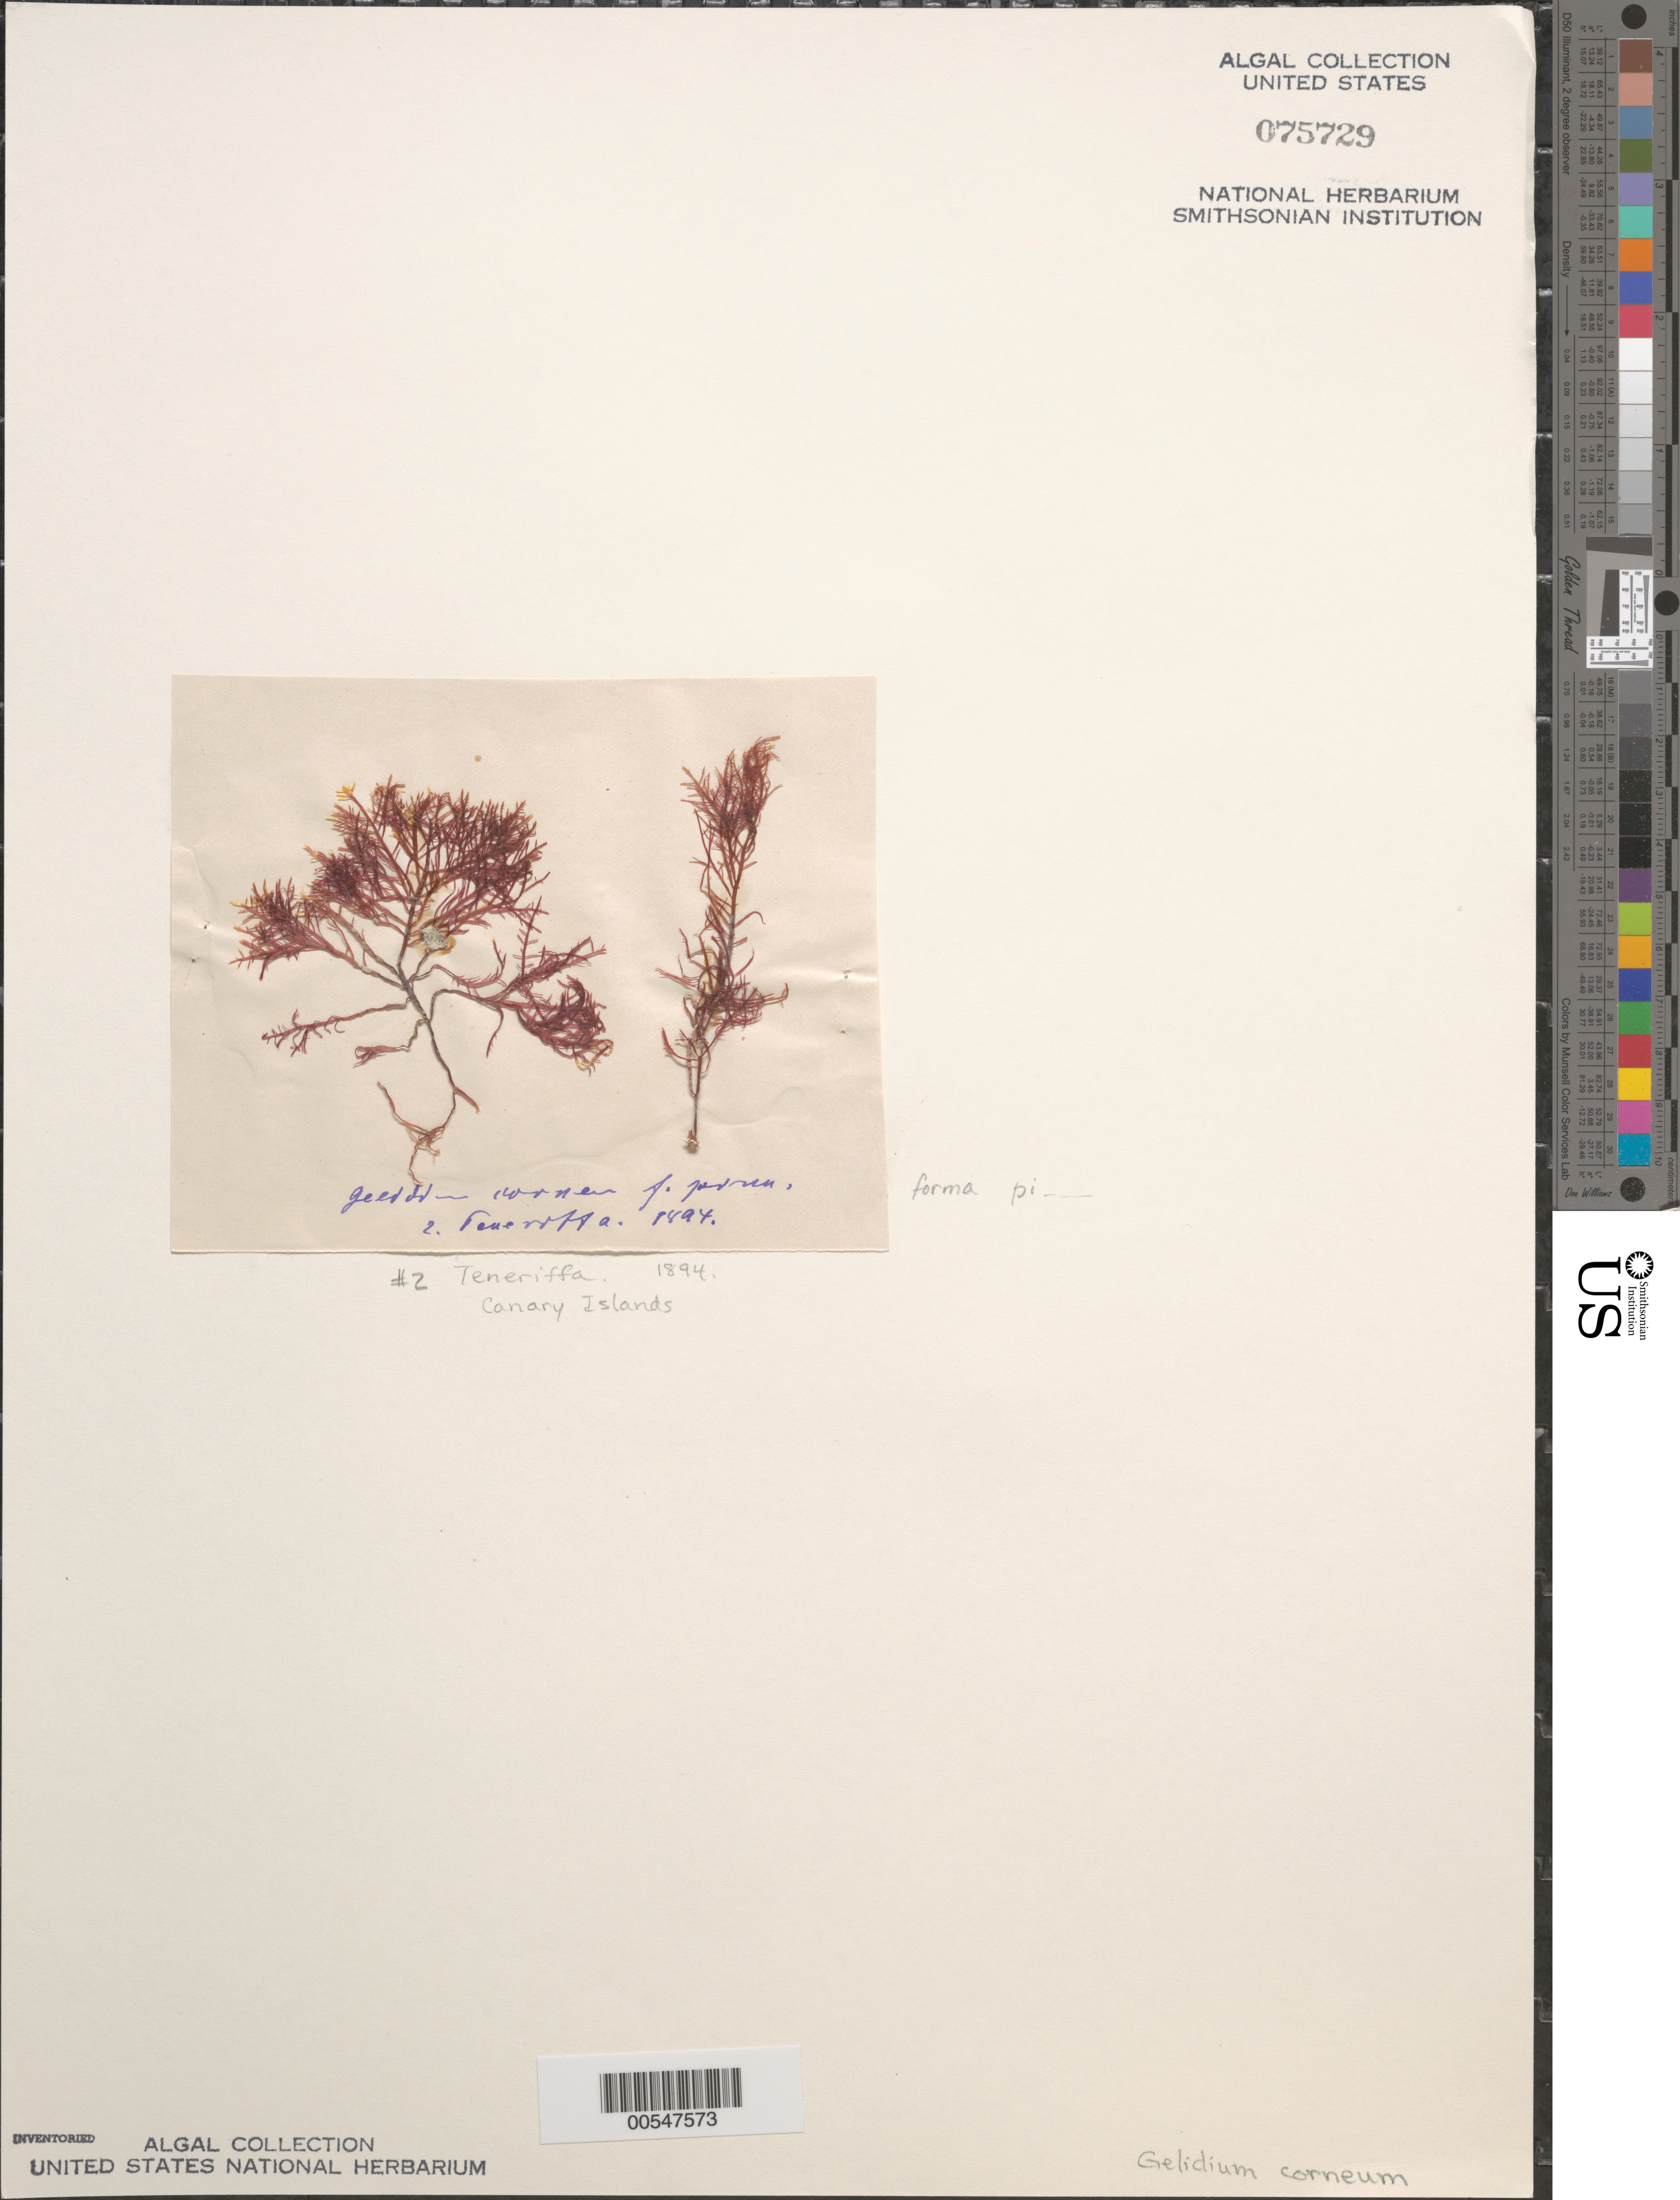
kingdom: Plantae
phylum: Rhodophyta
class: Florideophyceae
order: Gelidiales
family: Gelidiaceae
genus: Gelidium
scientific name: Gelidium corneum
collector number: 2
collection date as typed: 1894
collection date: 1894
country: Spain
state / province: Canarias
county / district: Santa Cruz de Tenerife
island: Tenerife Island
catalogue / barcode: US 75729